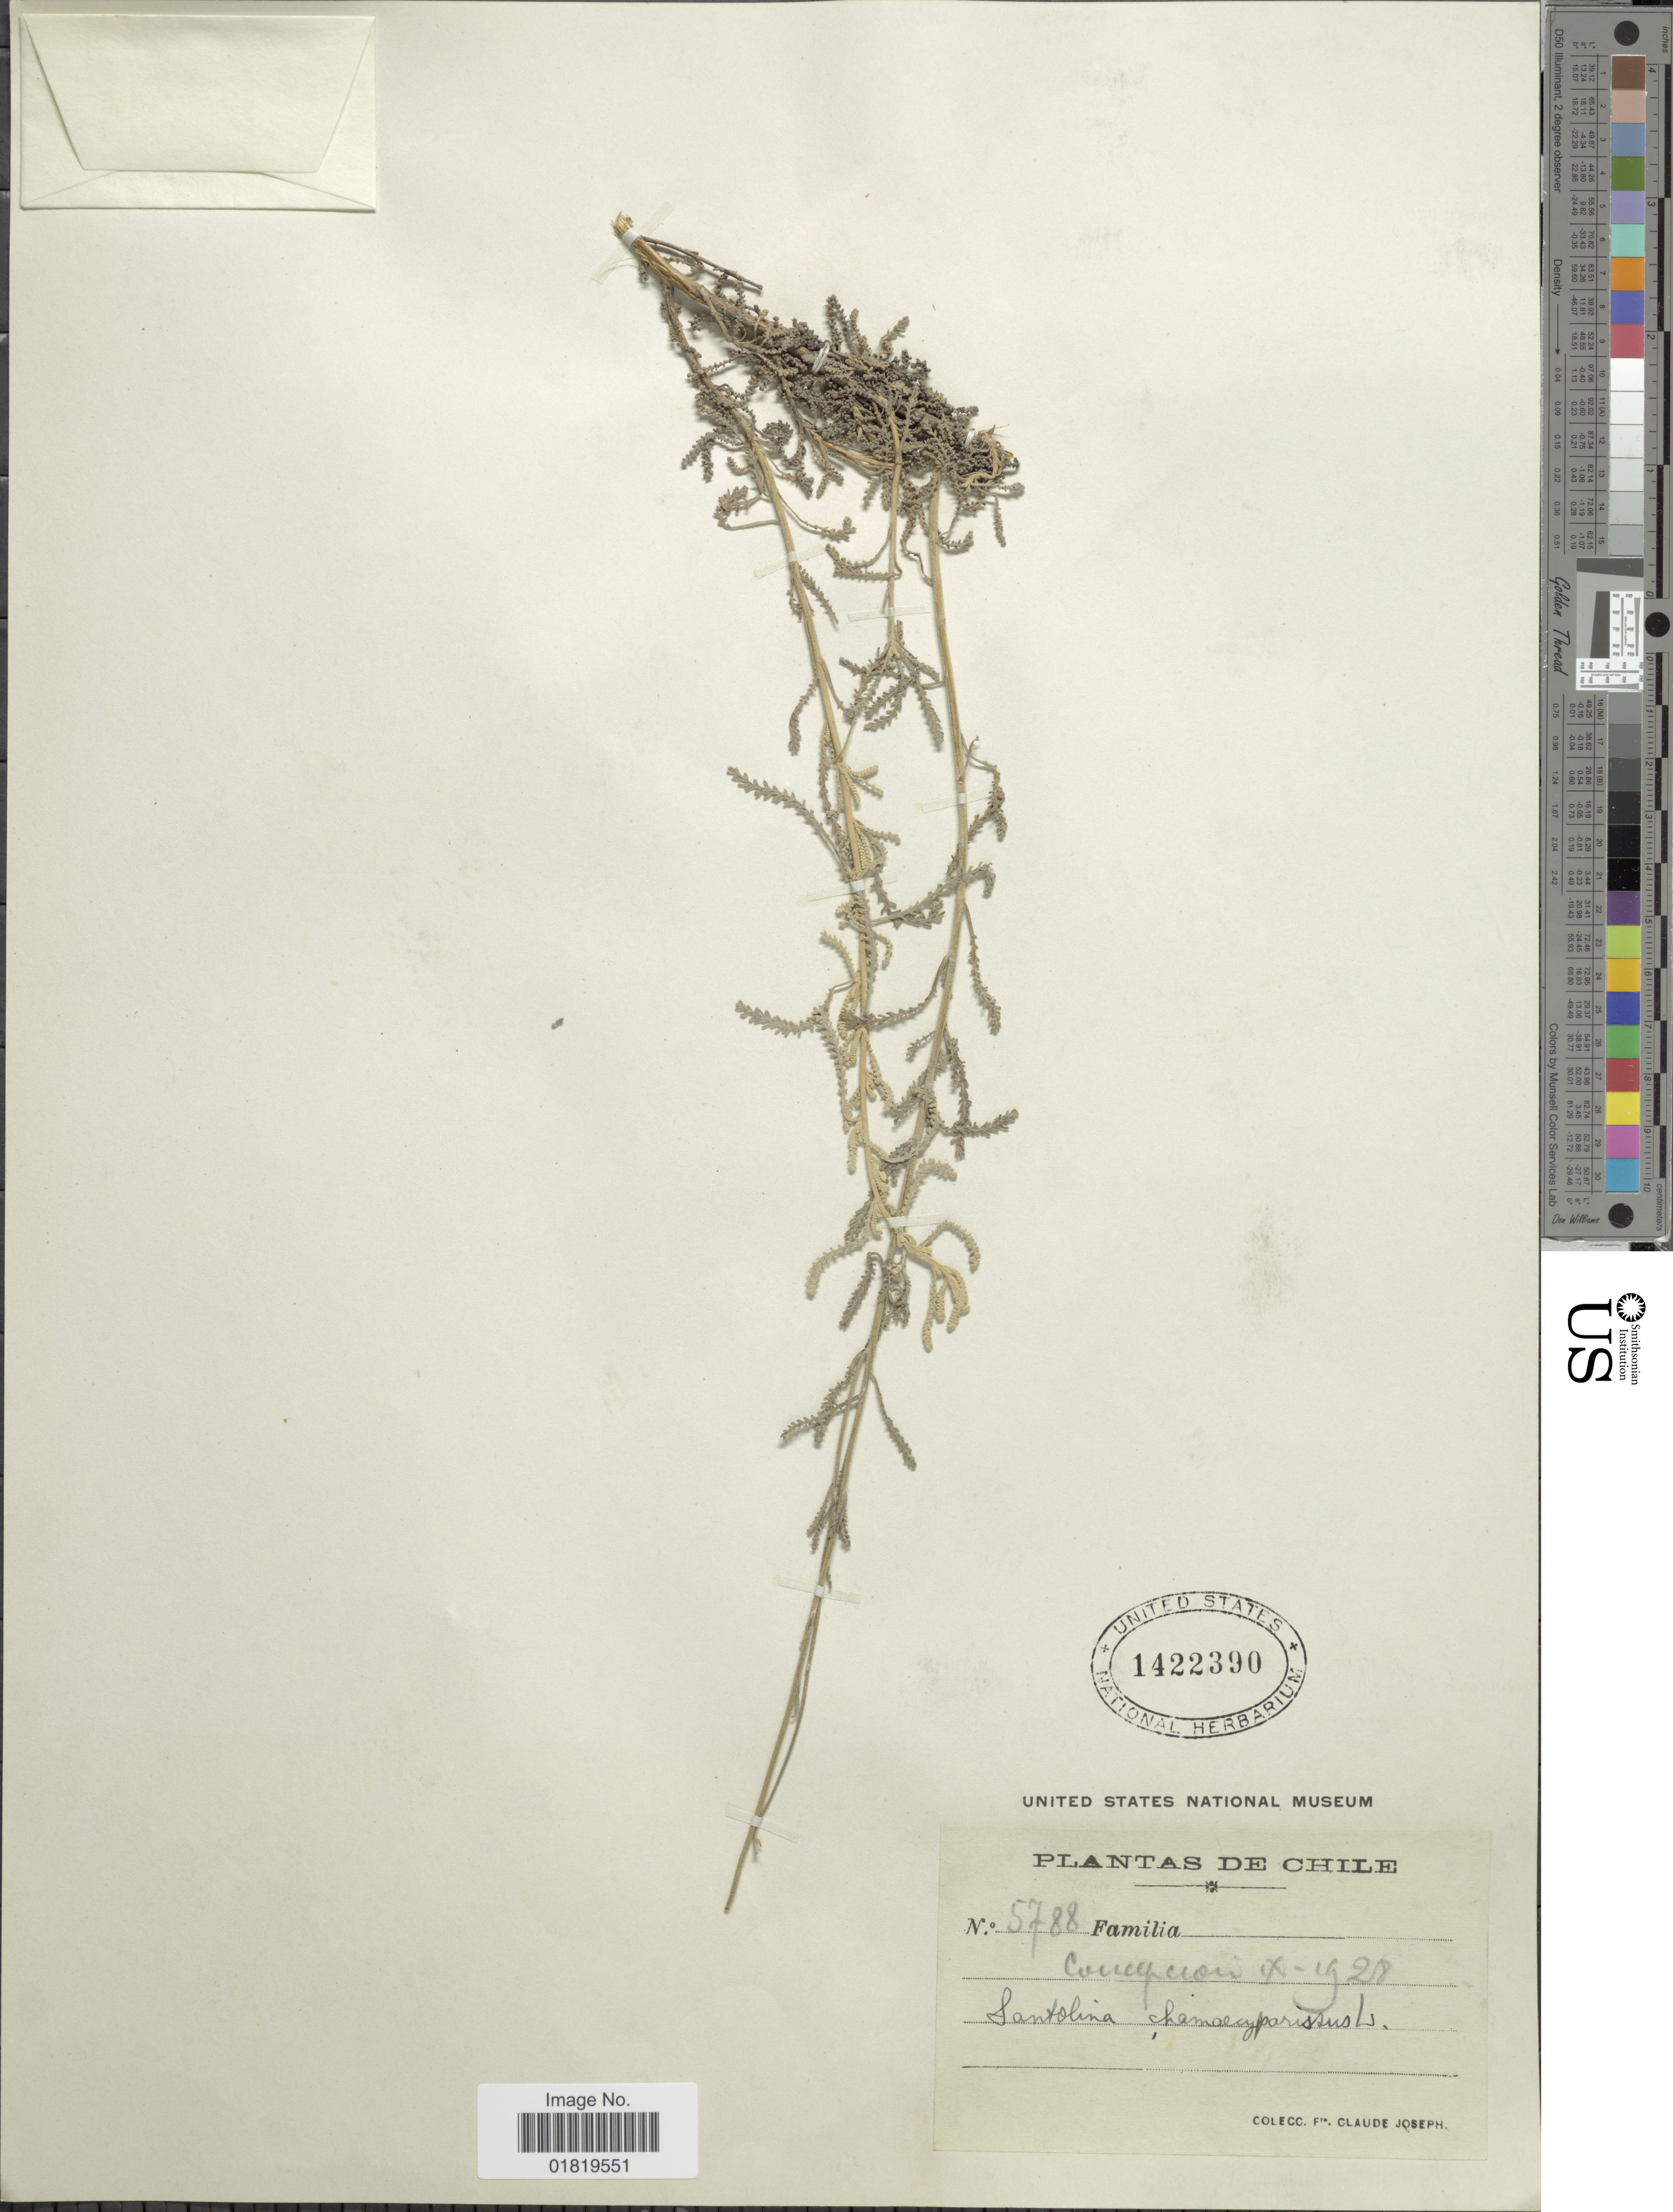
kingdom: Plantae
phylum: Tracheophyta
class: Magnoliopsida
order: Asterales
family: Asteraceae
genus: Santolina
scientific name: Santolina chamaecyparissus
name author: L.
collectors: C. Joseph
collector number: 5788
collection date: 1828-09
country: Chile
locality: Concepcion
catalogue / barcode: US 1422390